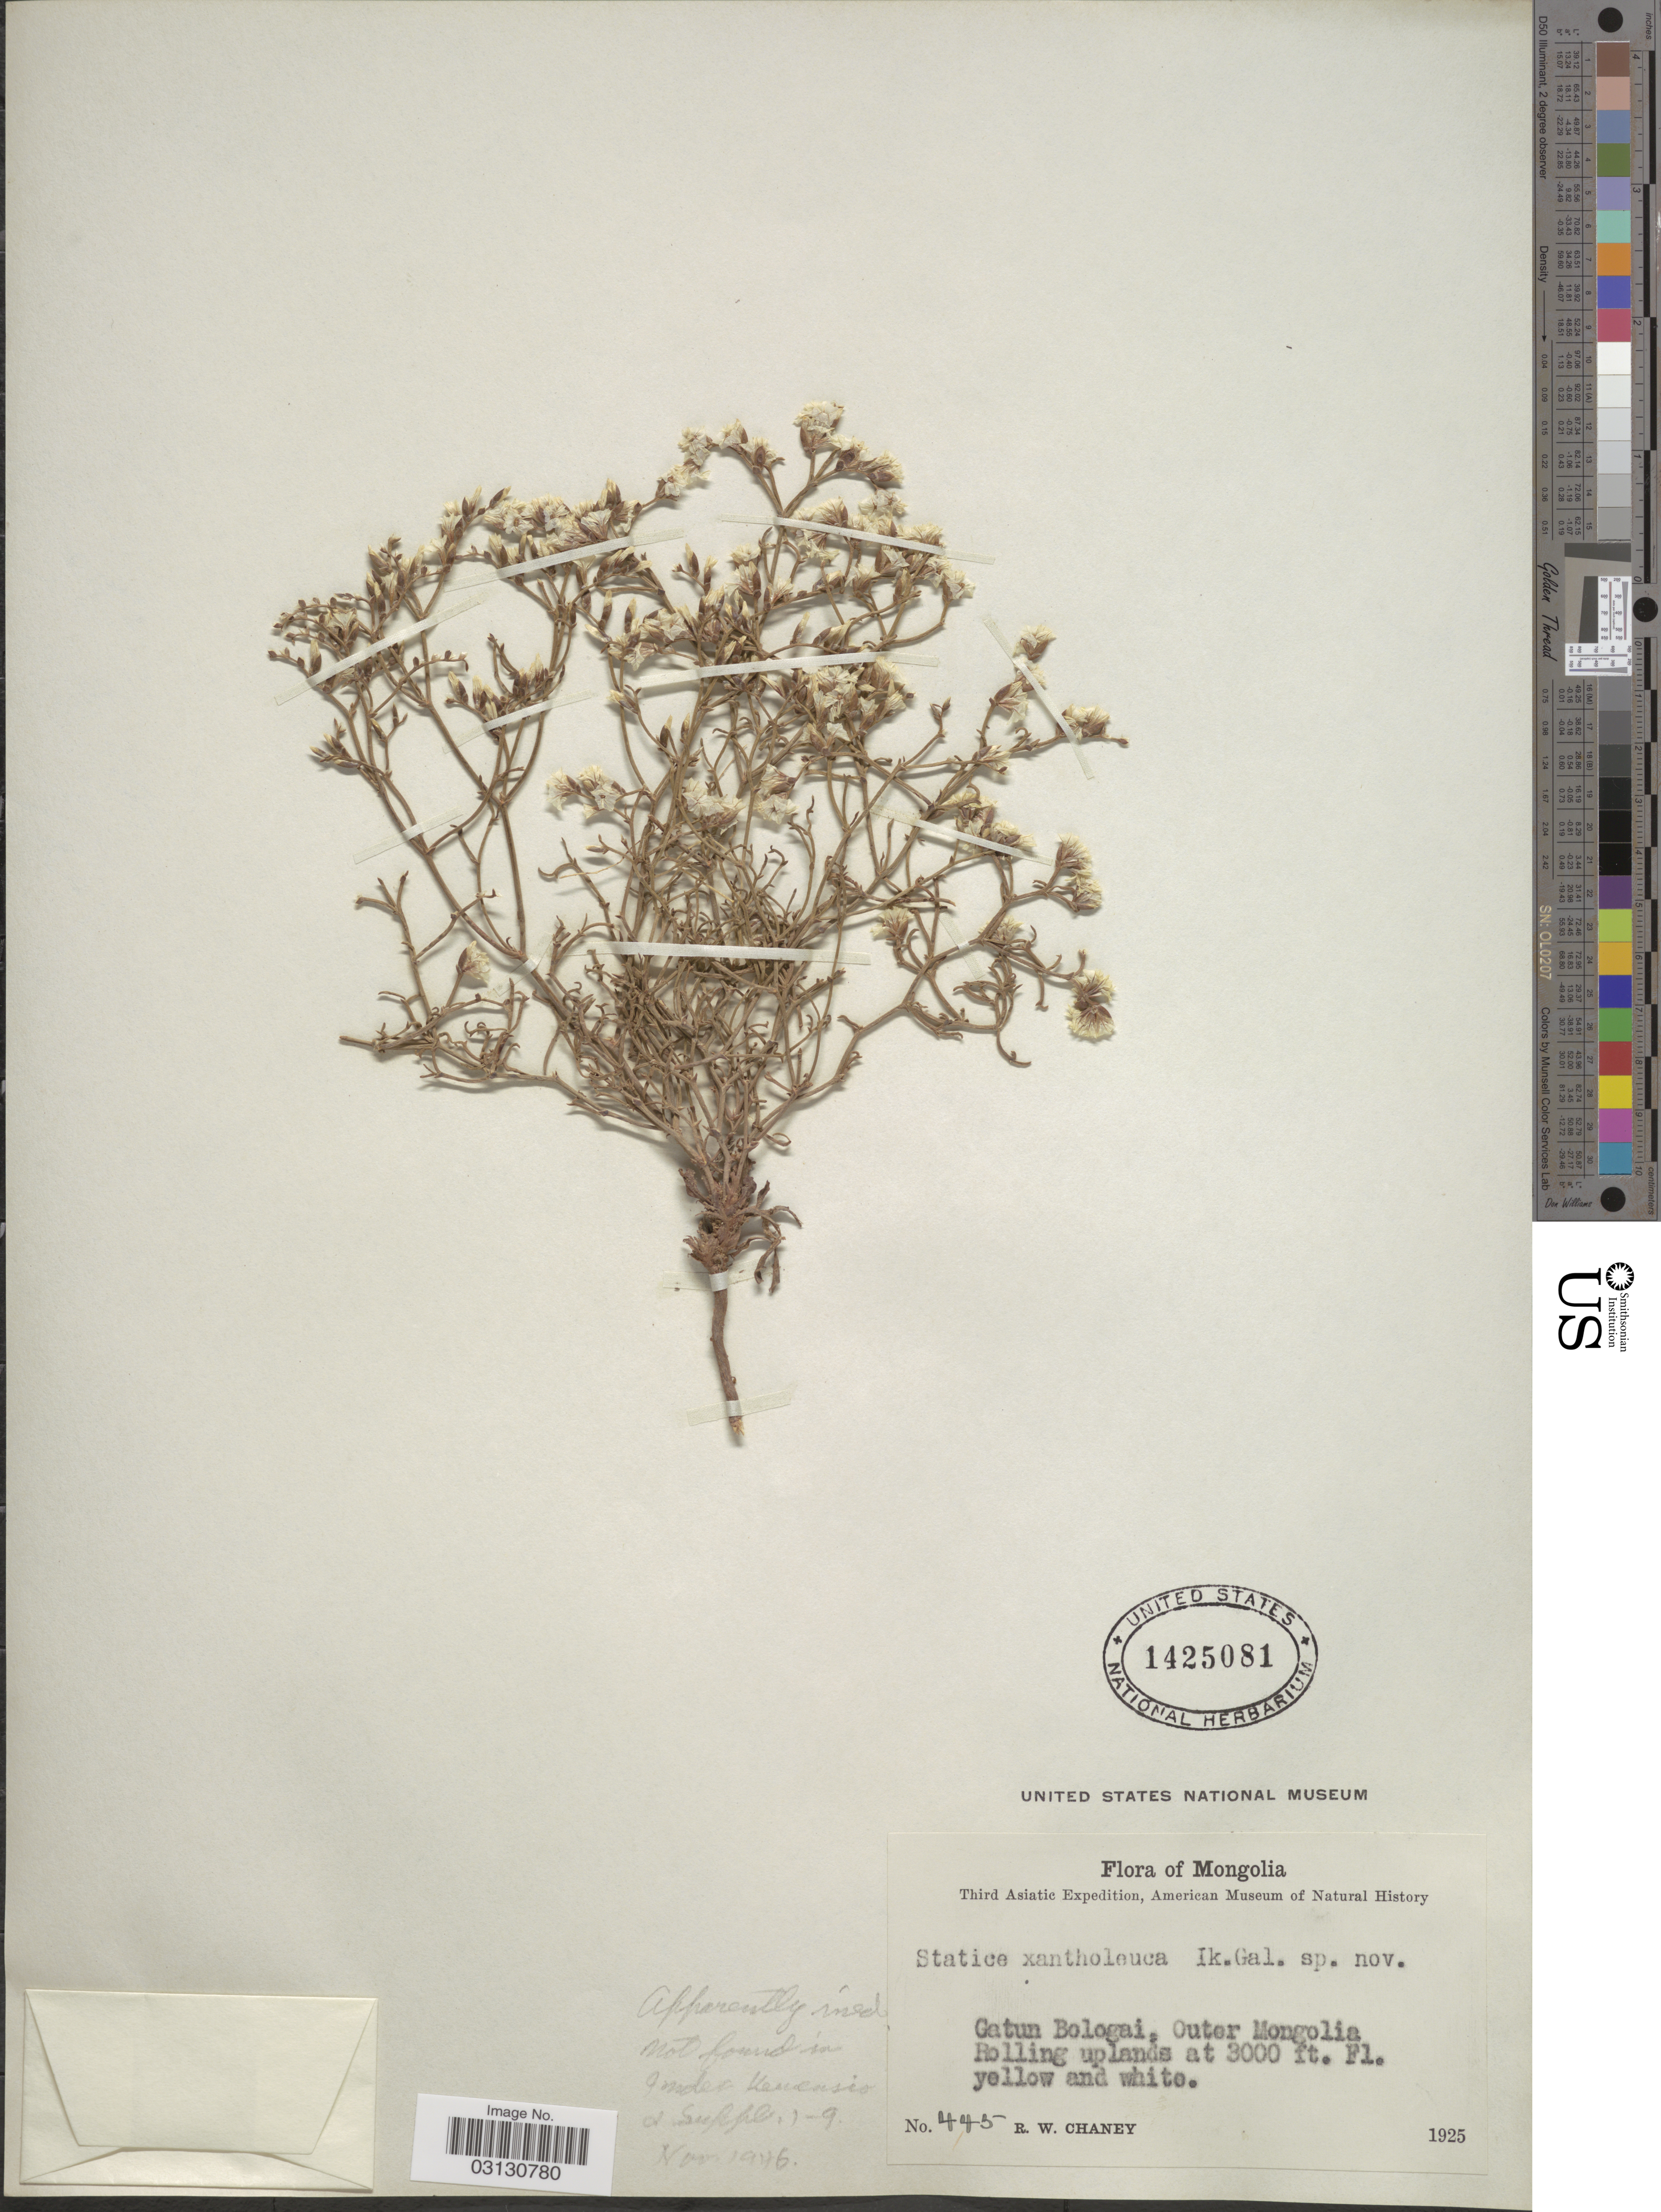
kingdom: Plantae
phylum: Tracheophyta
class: Magnoliopsida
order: Caryophyllales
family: Plumbaginaceae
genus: Limonium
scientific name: Limonium sp.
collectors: R. Chaney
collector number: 445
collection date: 1925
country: Mongolia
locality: Mongolia, Gatun Bologai, Outer Mongolia, Rolling uplands.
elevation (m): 914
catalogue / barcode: US 1425081